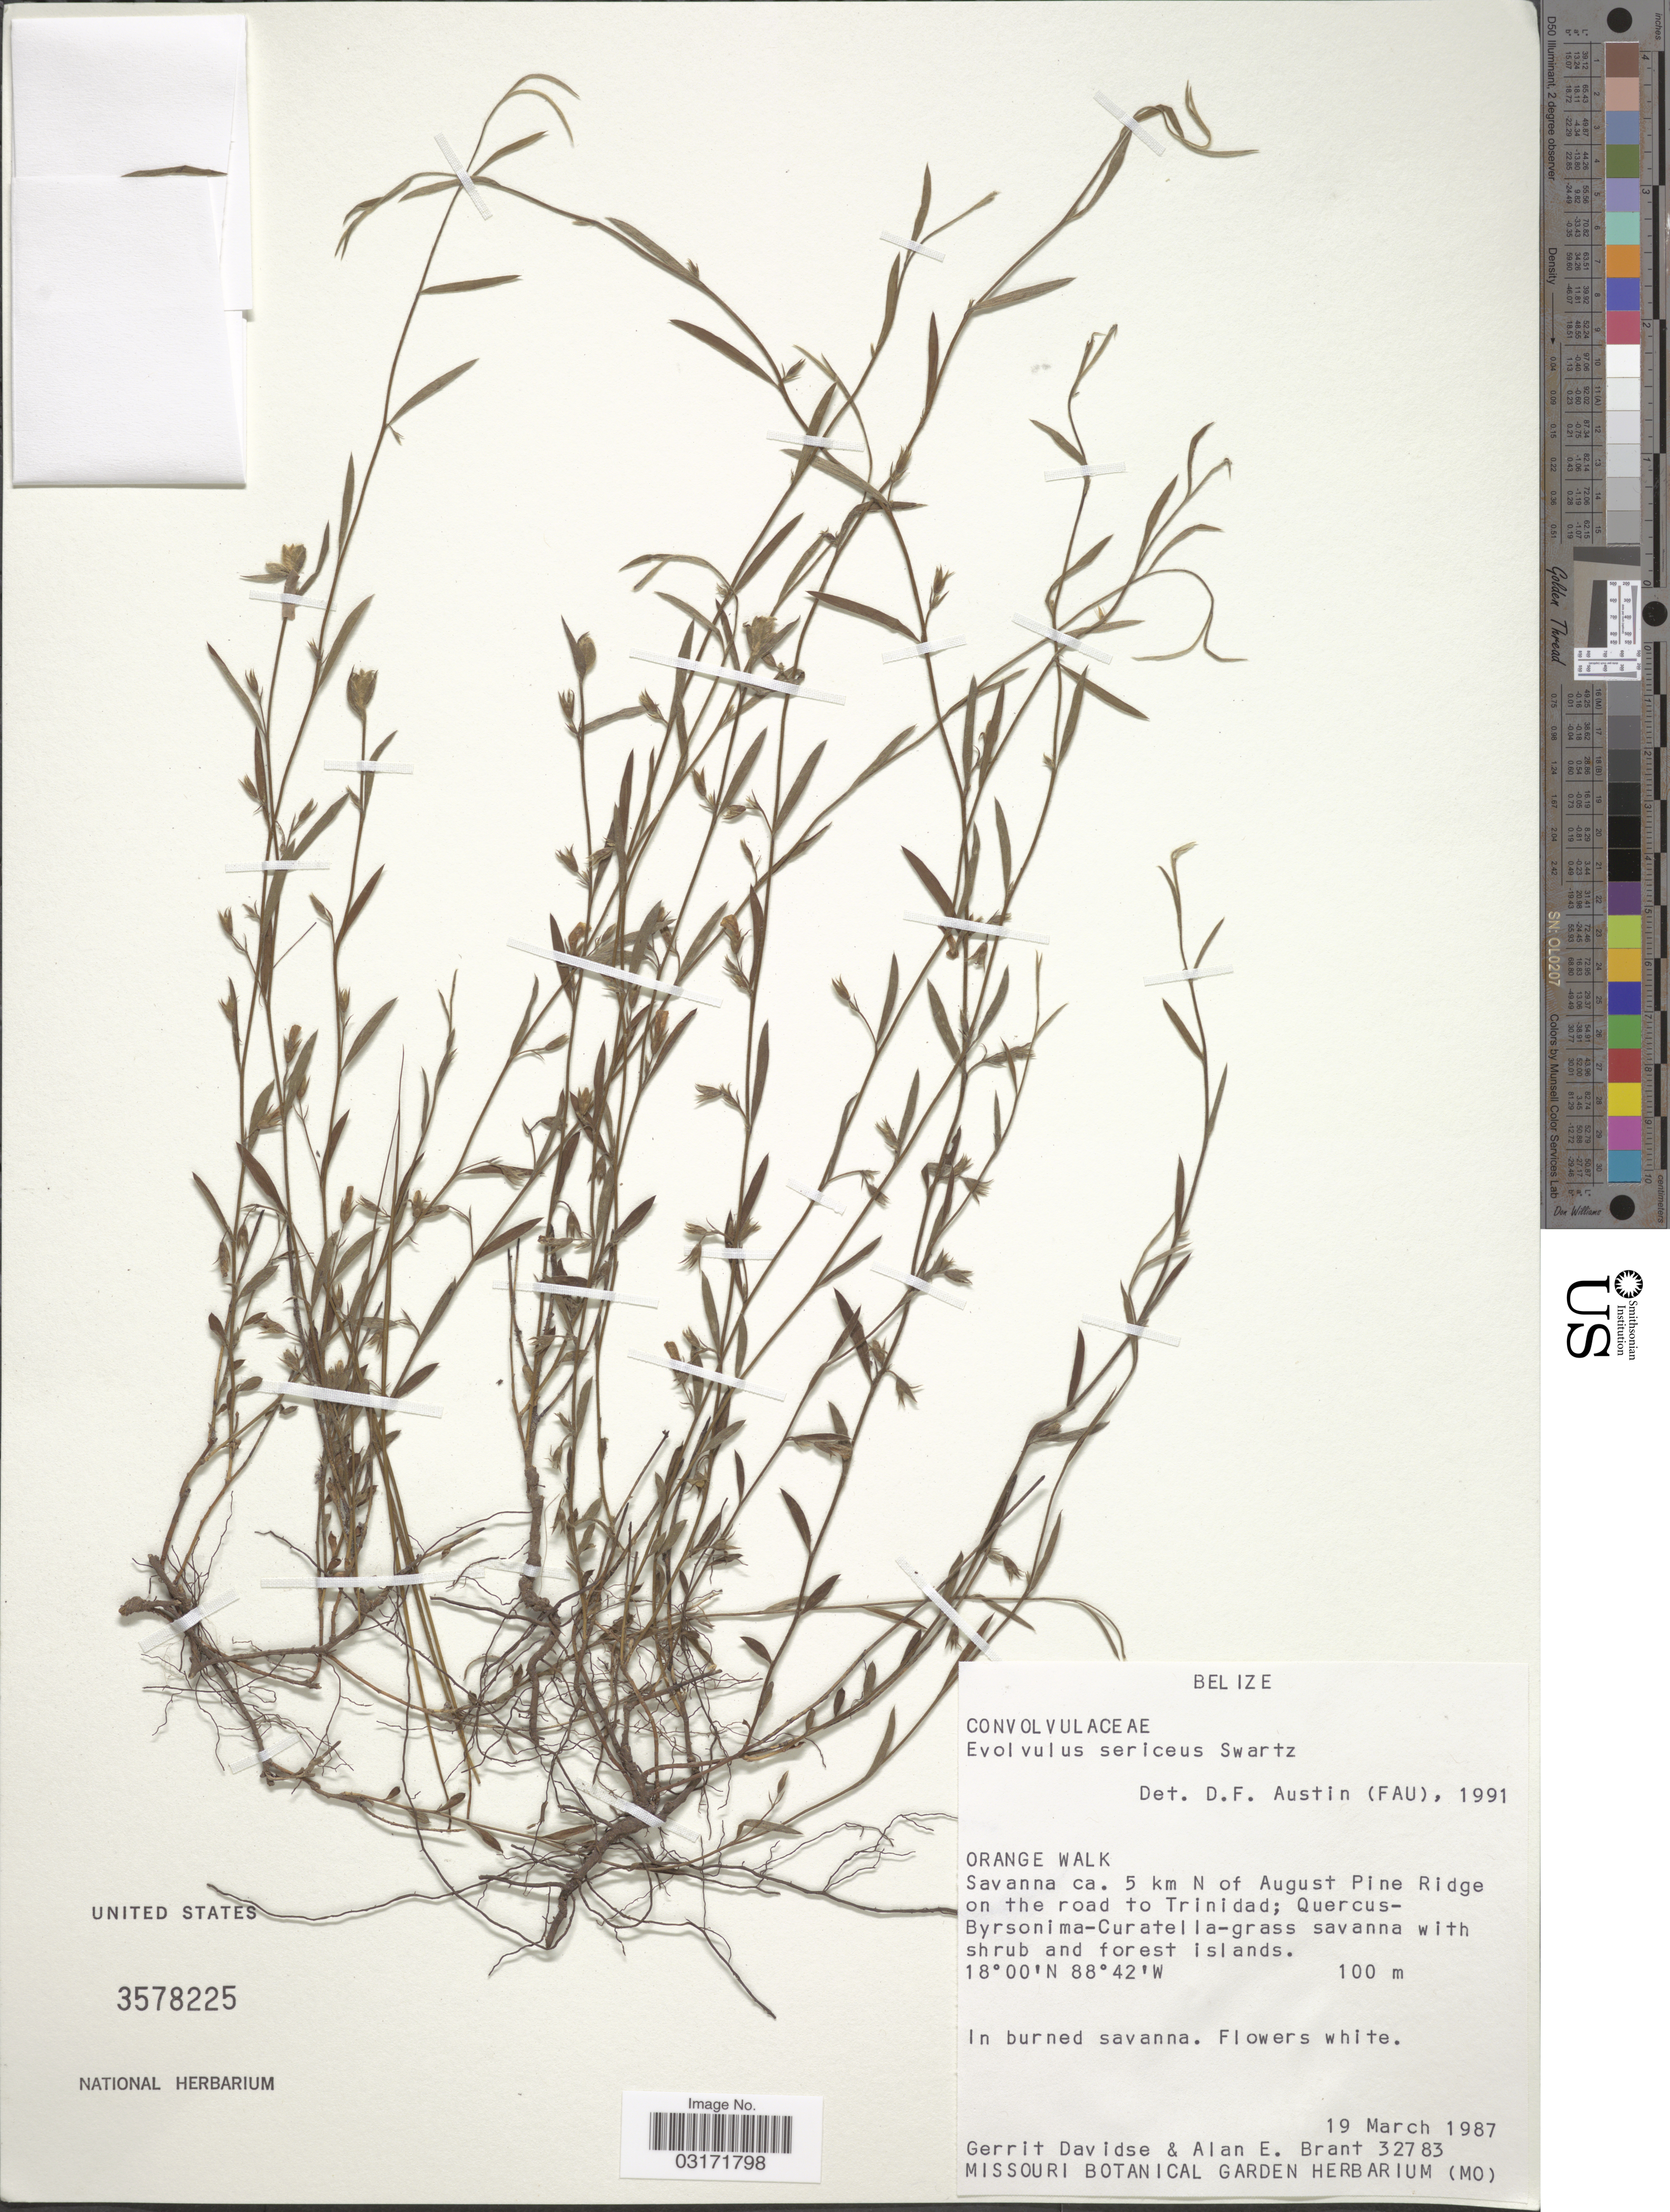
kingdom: Plantae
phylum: Tracheophyta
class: Magnoliopsida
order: Solanales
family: Convolvulaceae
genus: Evolvulus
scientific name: Evolvulus sericeus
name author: Sw.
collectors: G. Davidse & A. Brant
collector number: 32783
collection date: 1987-03-19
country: Belize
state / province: Orange Walk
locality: Savanna ca. 5 km N of August Pine Ridge on the road to Trinidad.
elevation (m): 100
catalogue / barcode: US 3578225